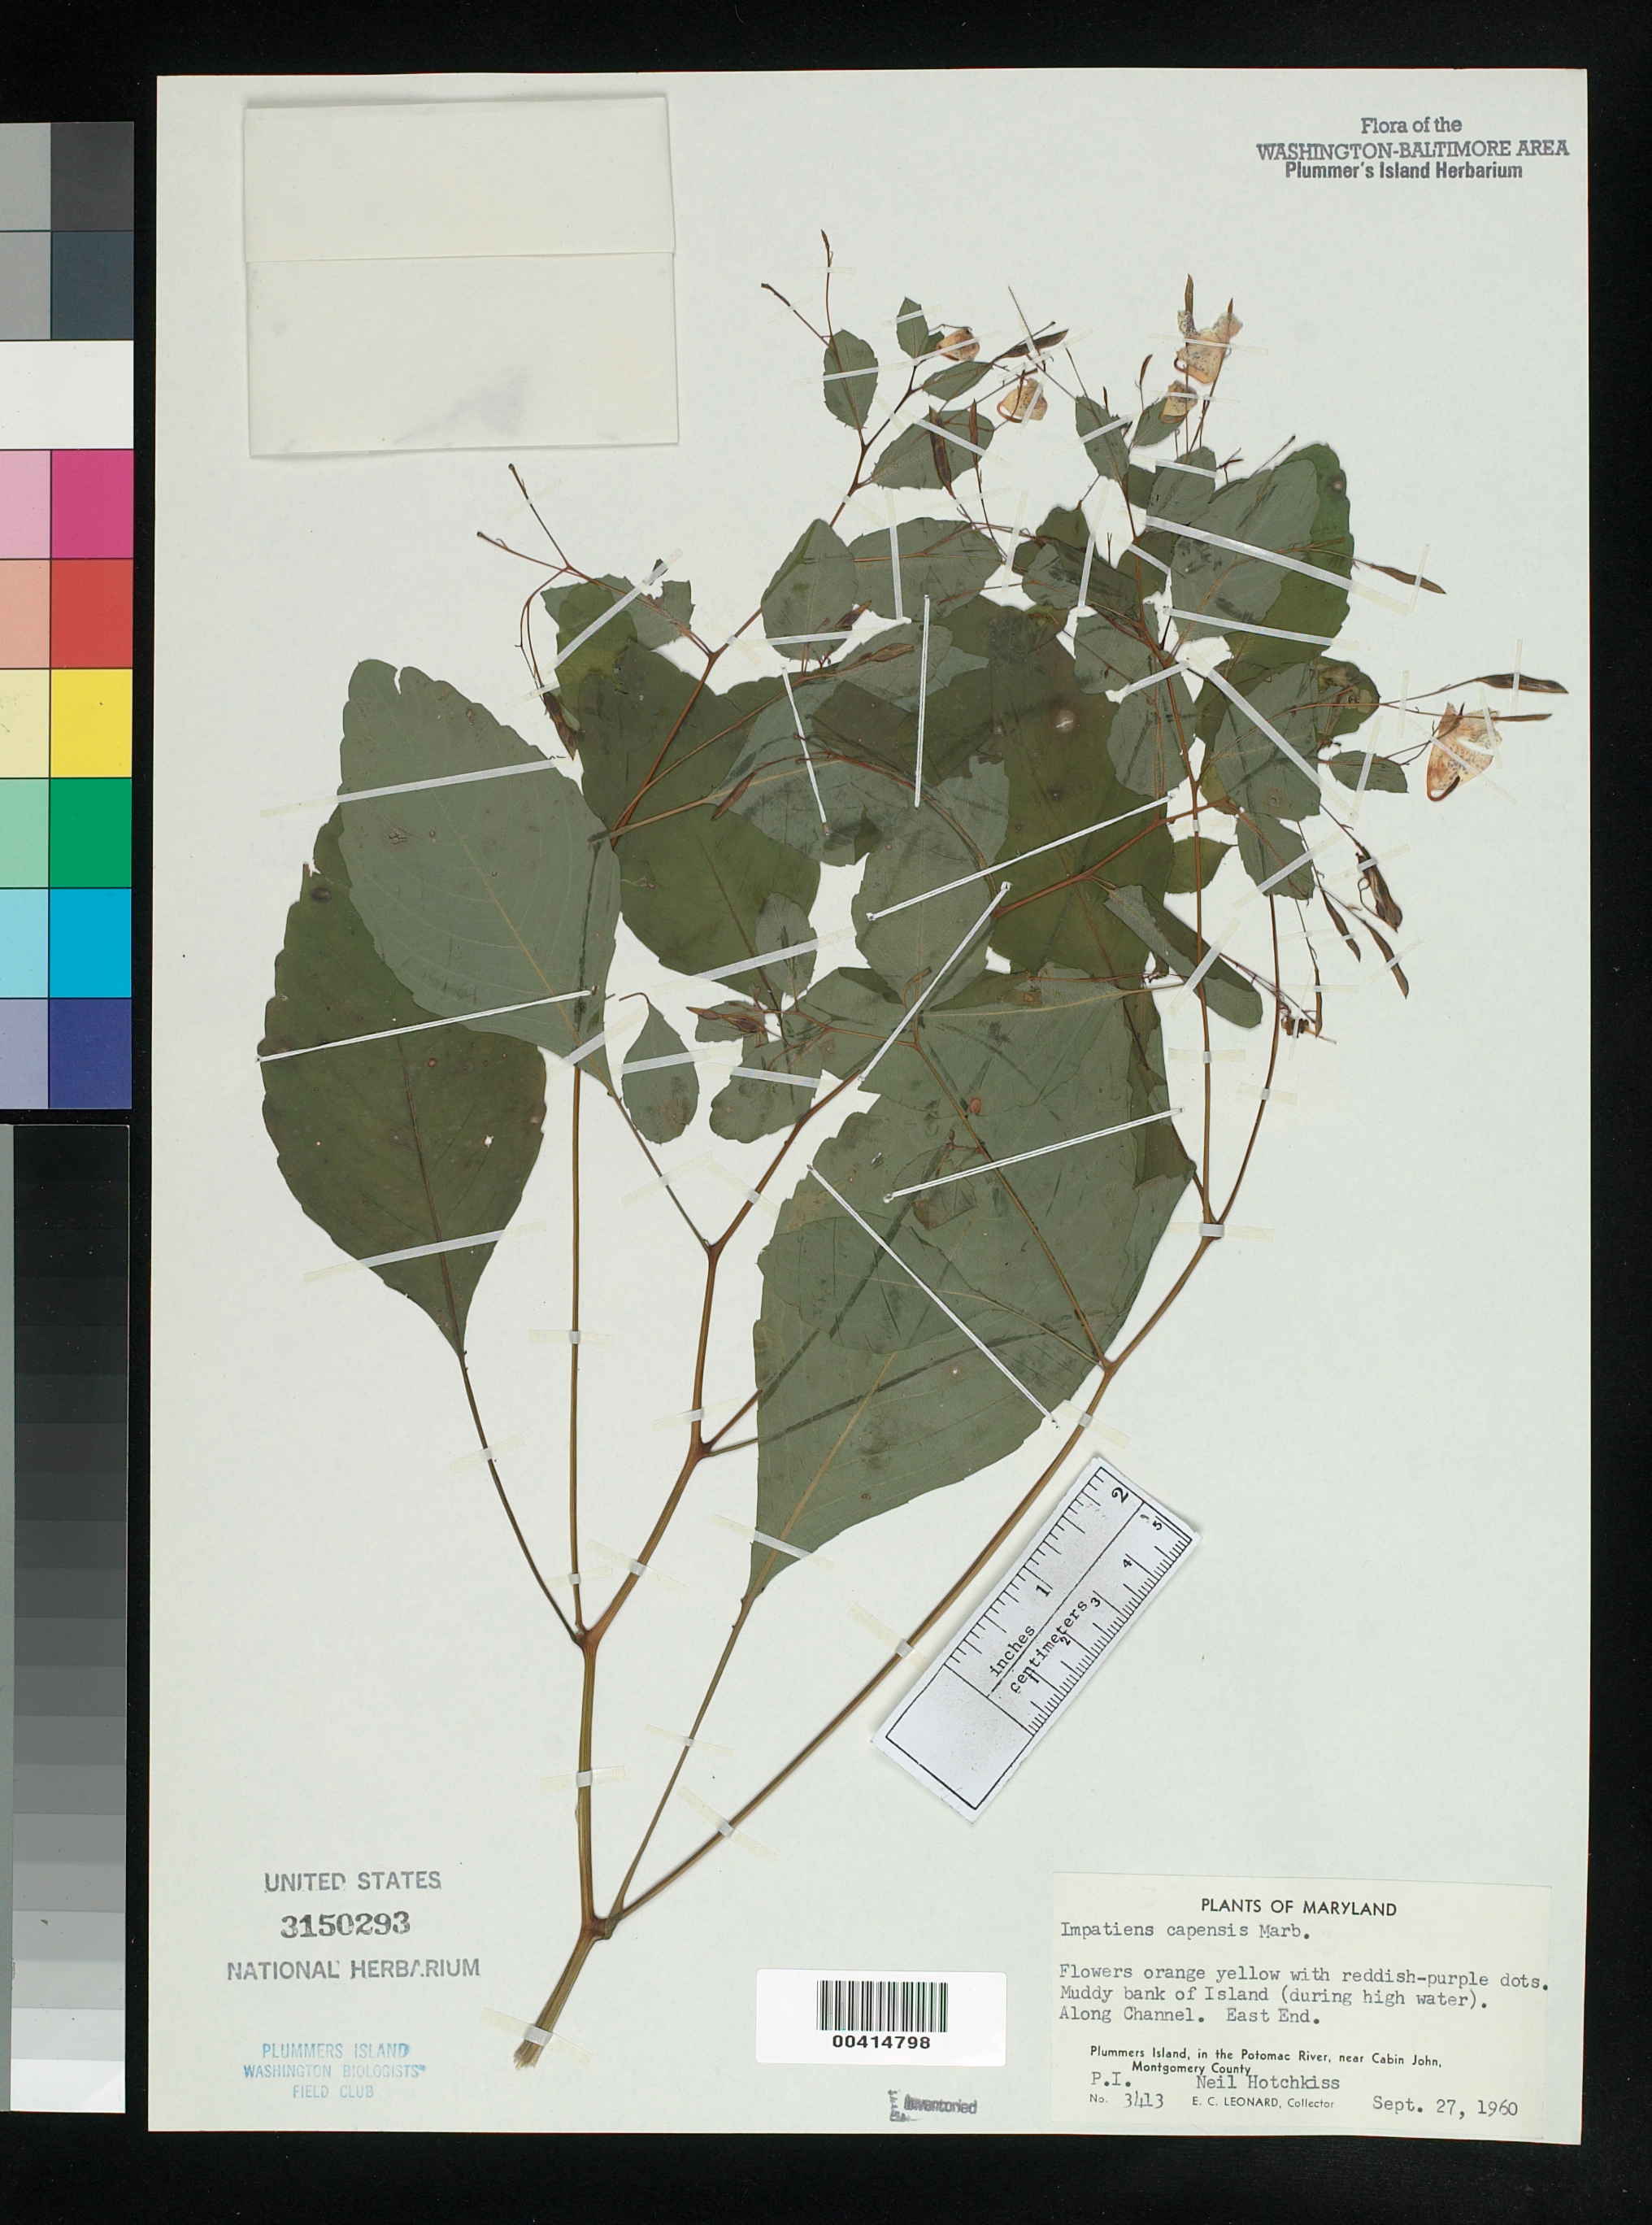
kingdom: Plantae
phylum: Tracheophyta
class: Magnoliopsida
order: Ericales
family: Balsaminaceae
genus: Impatiens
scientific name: Impatiens capensis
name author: Meerb.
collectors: E. C. Leonard & N. Hotchkiss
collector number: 3413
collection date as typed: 27 Sep 1960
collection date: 1960-09-27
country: United States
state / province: Maryland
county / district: Montgomery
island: Plummers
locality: Plummer's Island; along channel. East end C. & O. Canal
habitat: Muddy bank of island (during high water)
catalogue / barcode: US 3150293